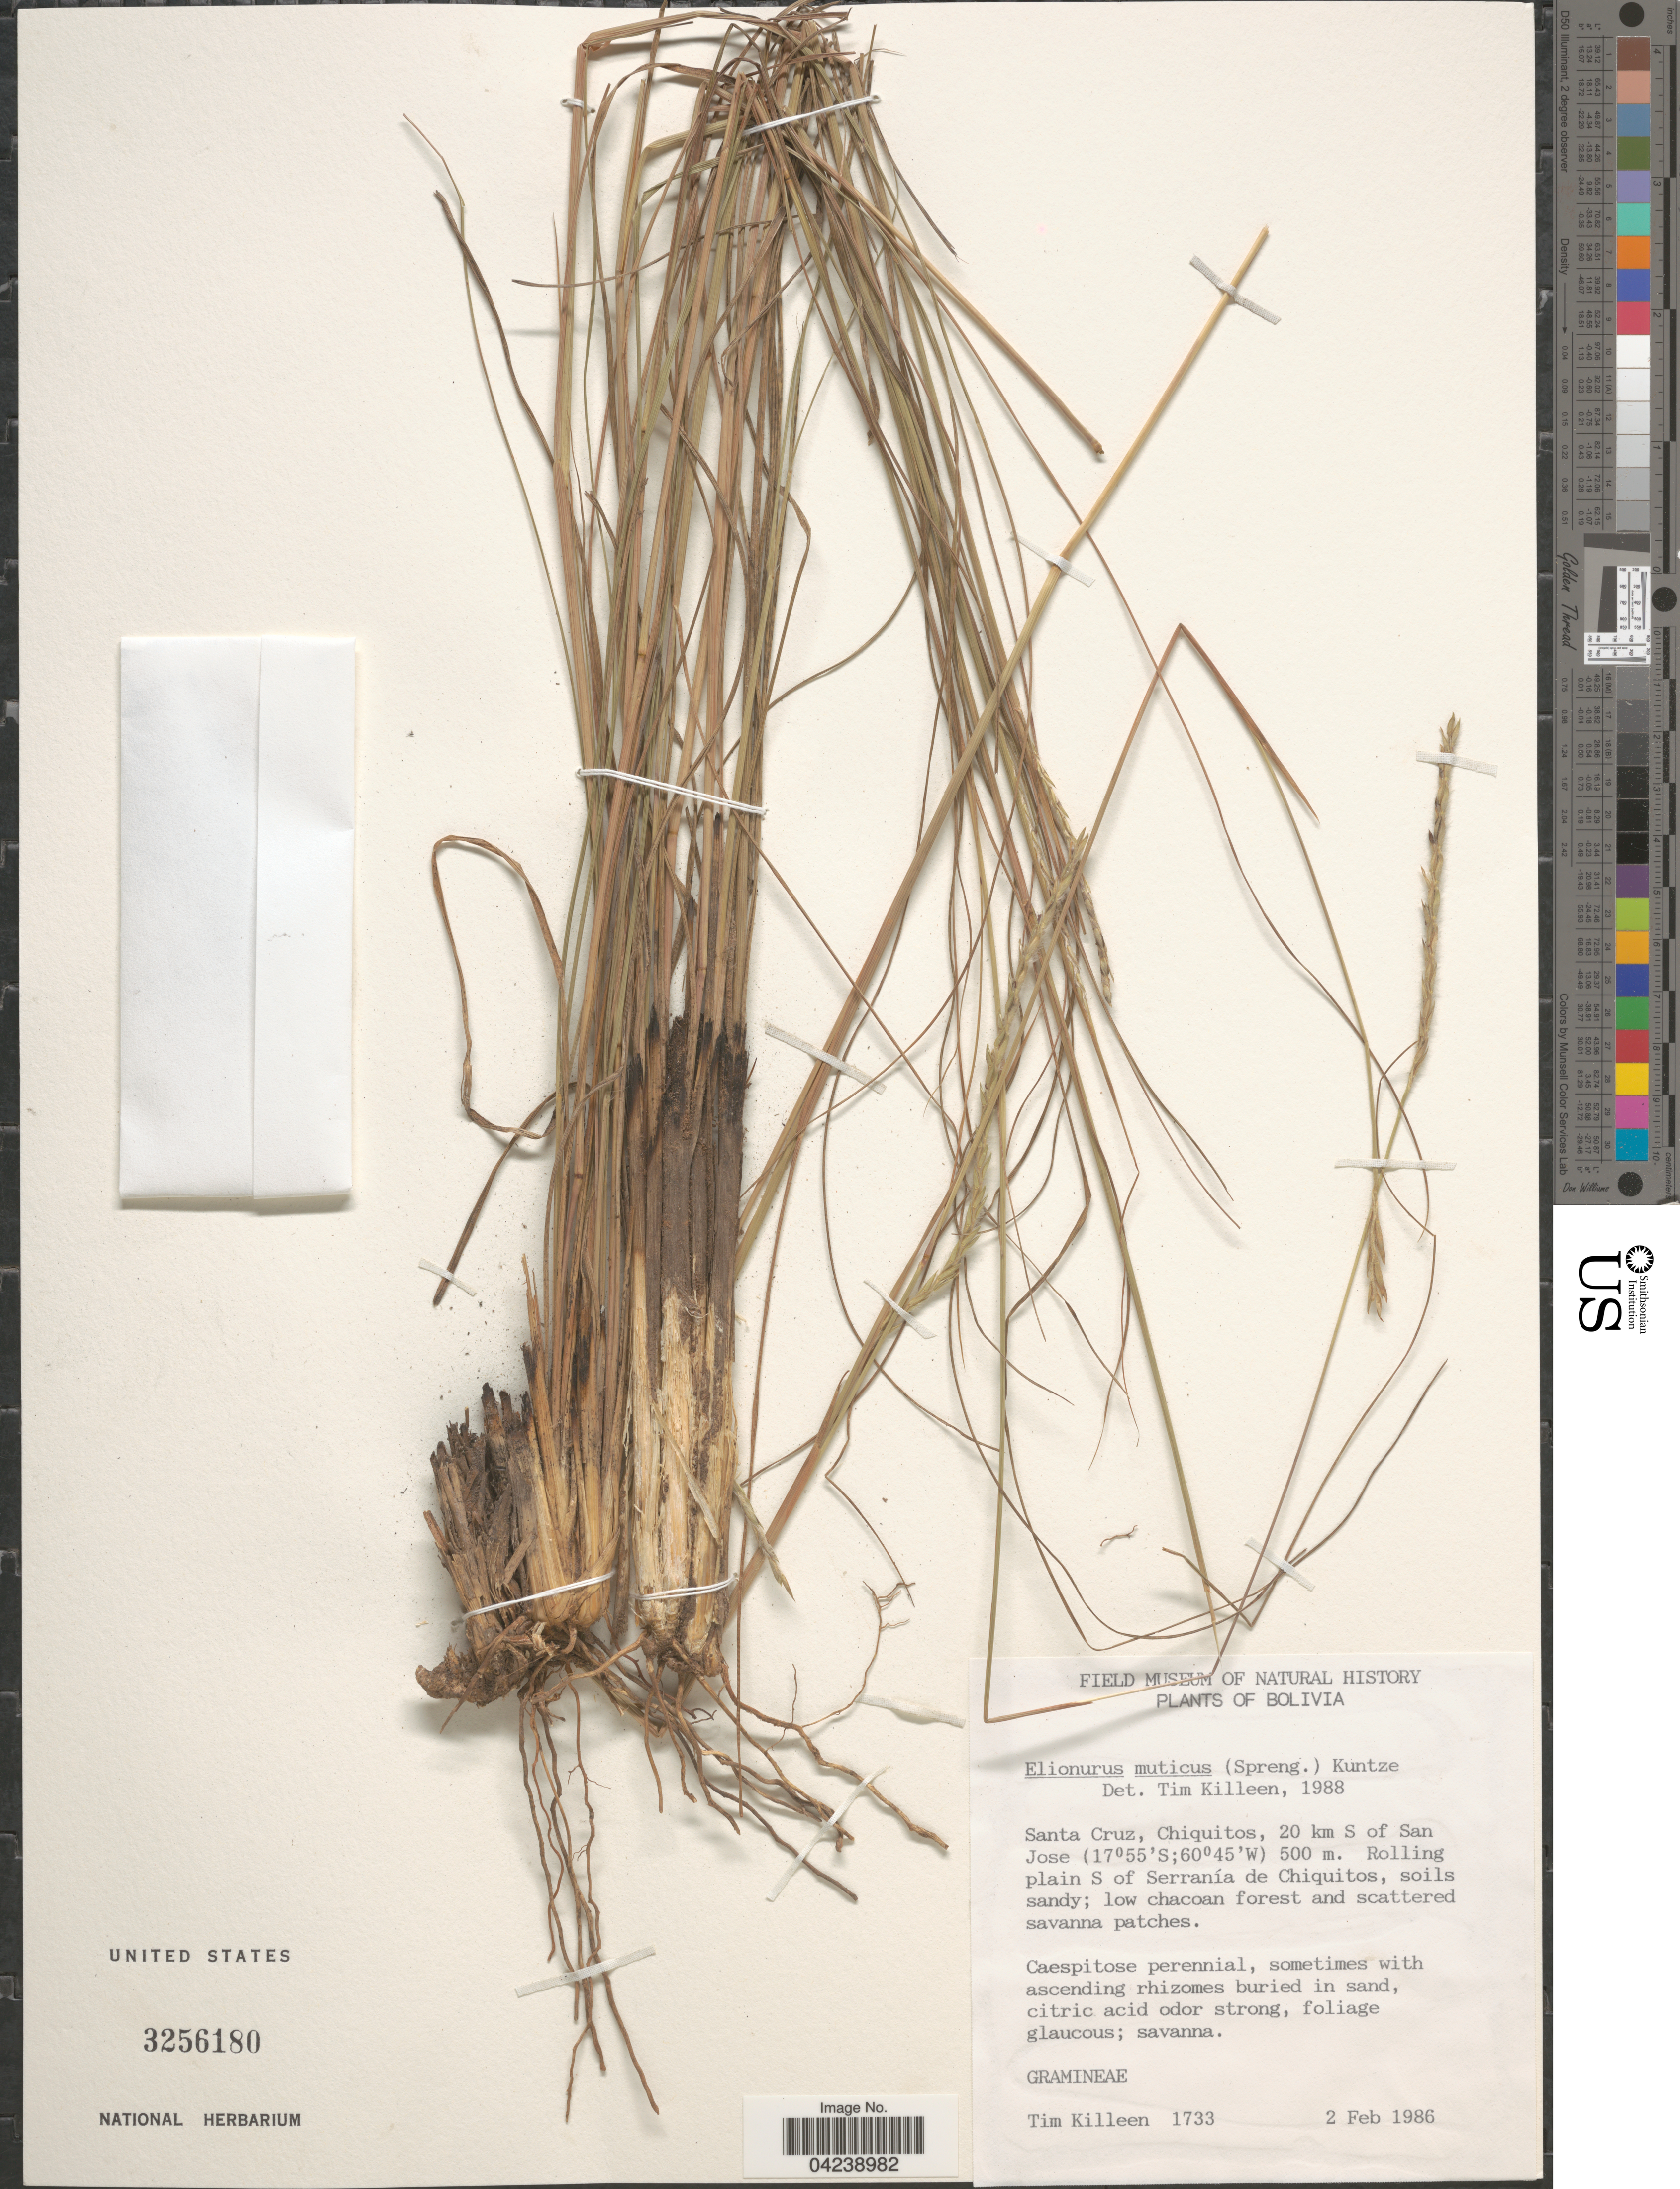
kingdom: Plantae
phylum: Tracheophyta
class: Liliopsida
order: Poales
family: Poaceae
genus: Elionurus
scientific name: Elionurus muticus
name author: (Spreng.) Kuntze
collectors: T. J. Killeen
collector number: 1733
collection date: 1986-02-02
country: Bolivia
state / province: Santa Cruz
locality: Chiquitos, 20 km S of San Jose. Rolling plain S of Serranía de Chiquitos.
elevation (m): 500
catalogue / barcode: US 3256180